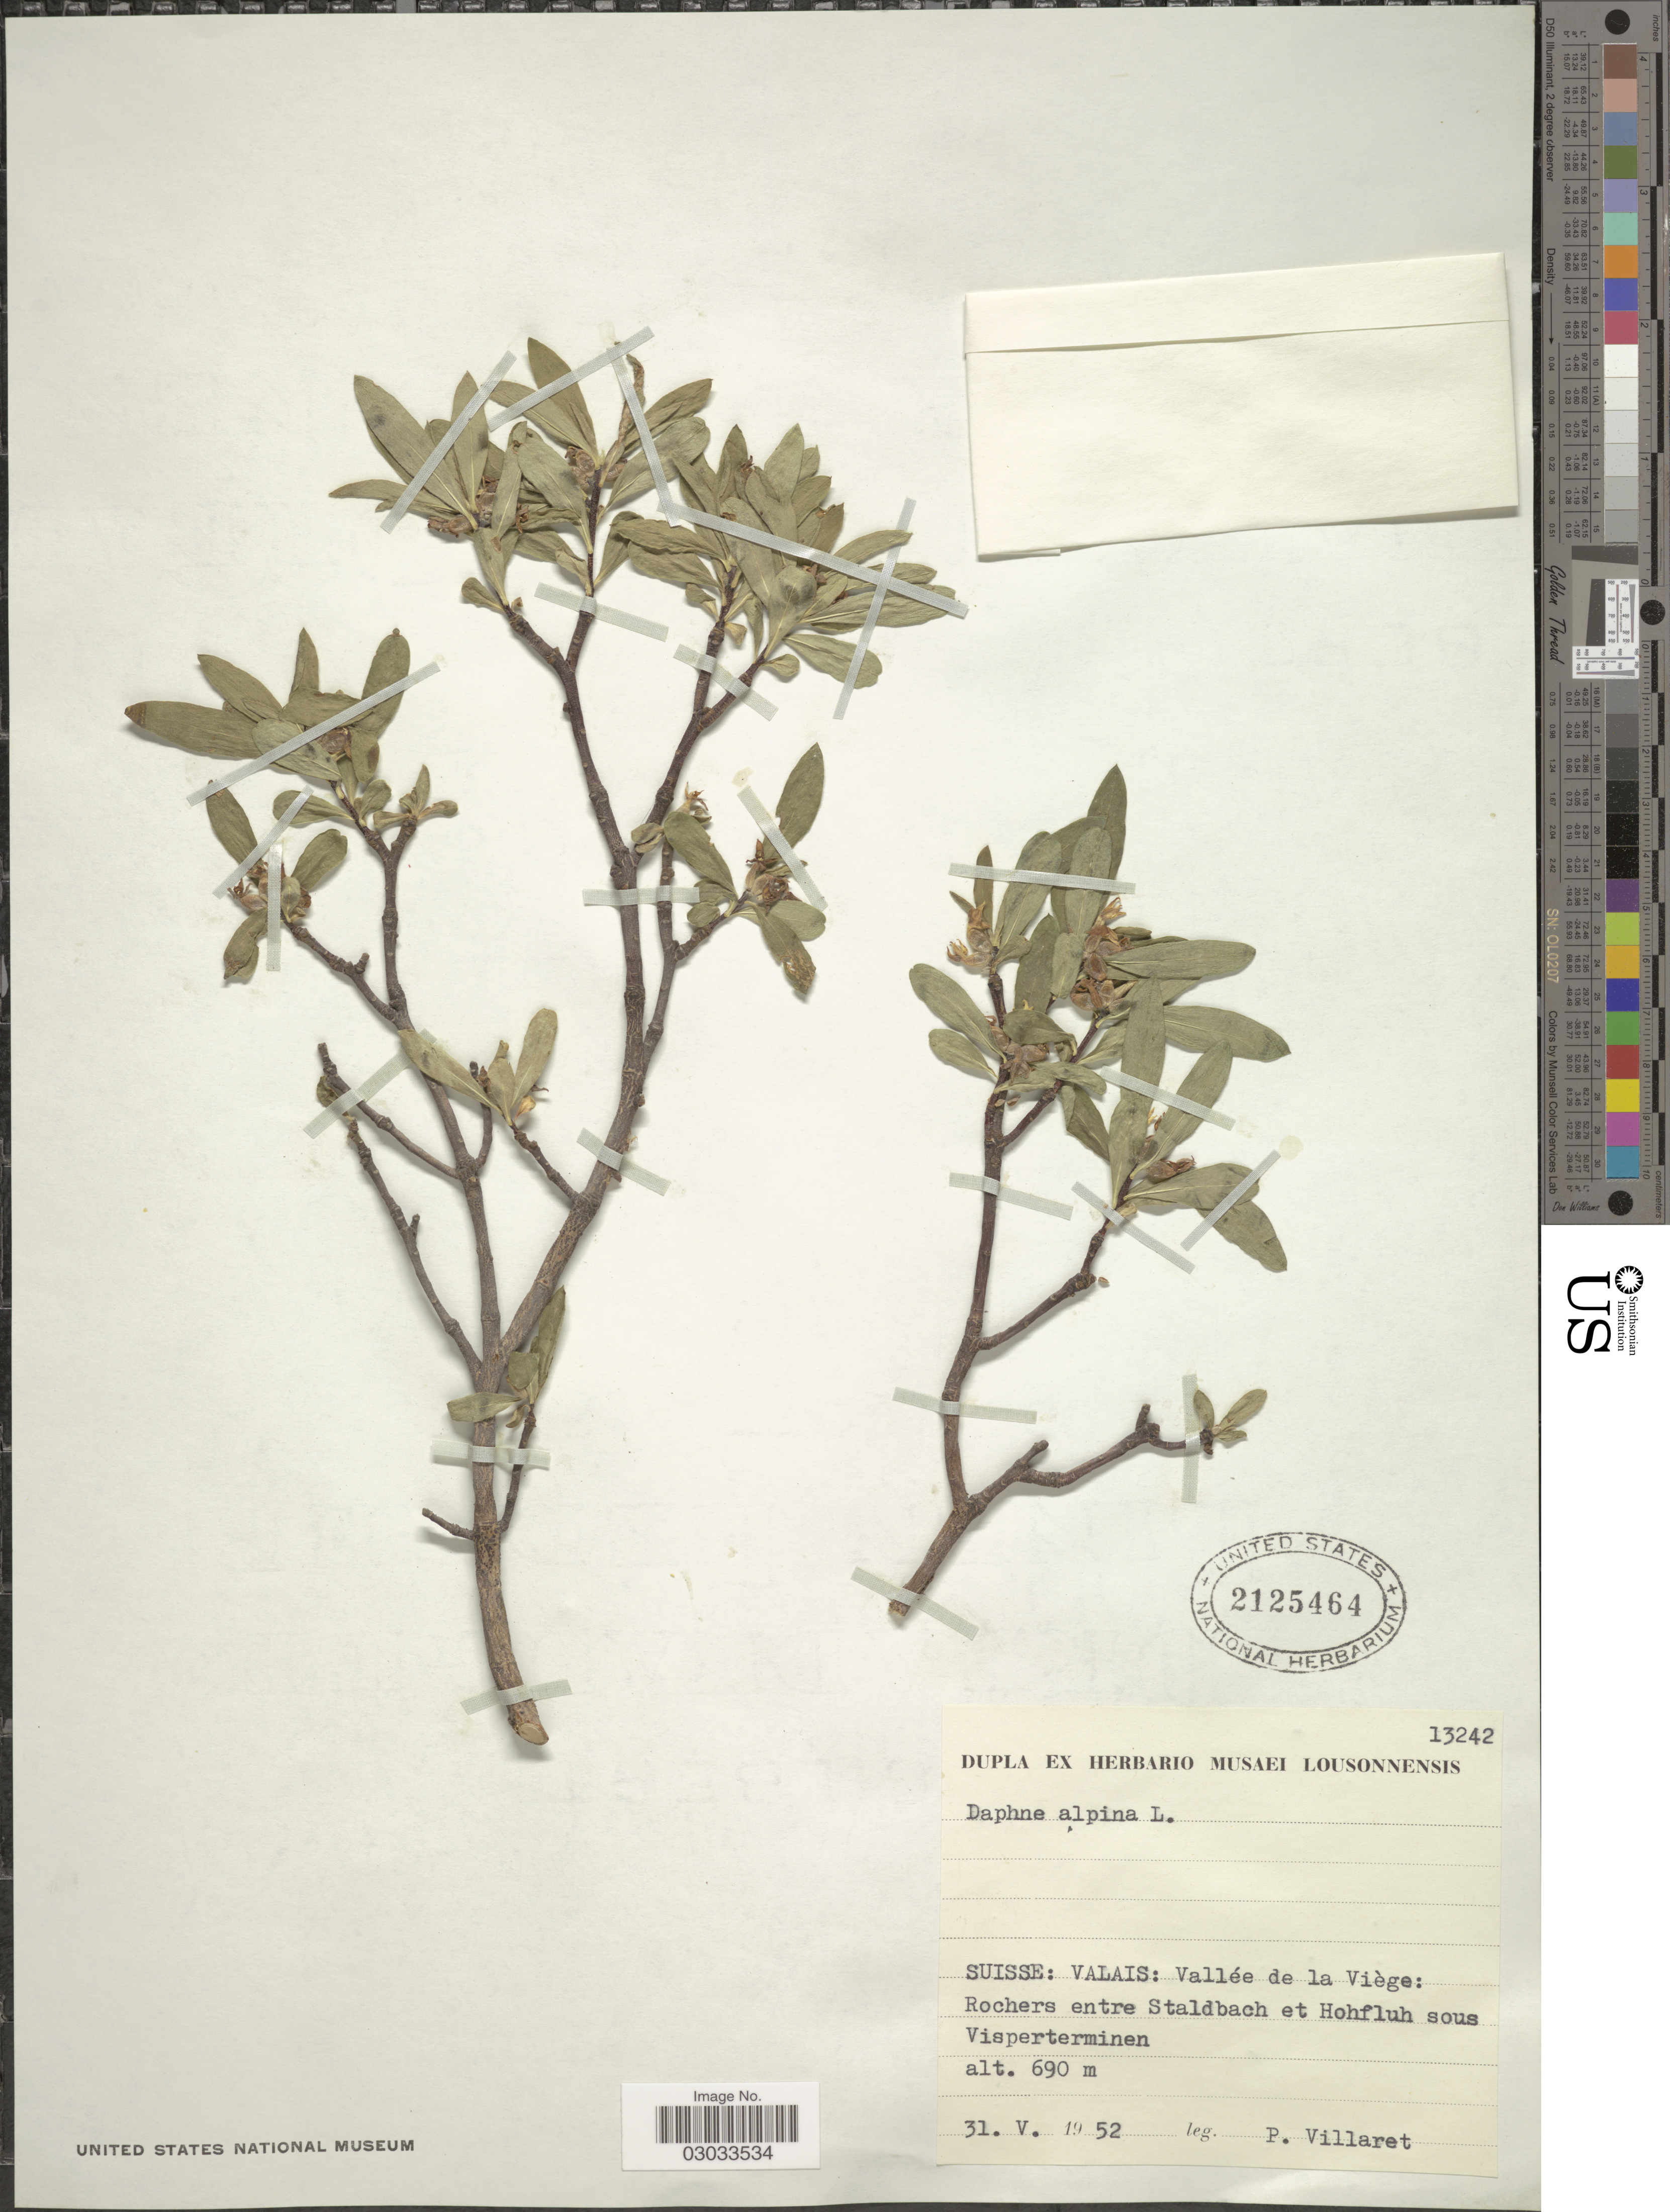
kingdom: Plantae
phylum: Tracheophyta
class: Magnoliopsida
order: Malvales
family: Thymelaeaceae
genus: Daphne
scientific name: Daphne alpina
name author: L.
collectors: P. Villaret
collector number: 13242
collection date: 1952-05-31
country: Switzerland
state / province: Valais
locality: Suisse: Valais: Vallée de la Viège: Rochers entre Staldbach et Hohfluh sous Visperterminen.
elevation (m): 690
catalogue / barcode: US 2125464